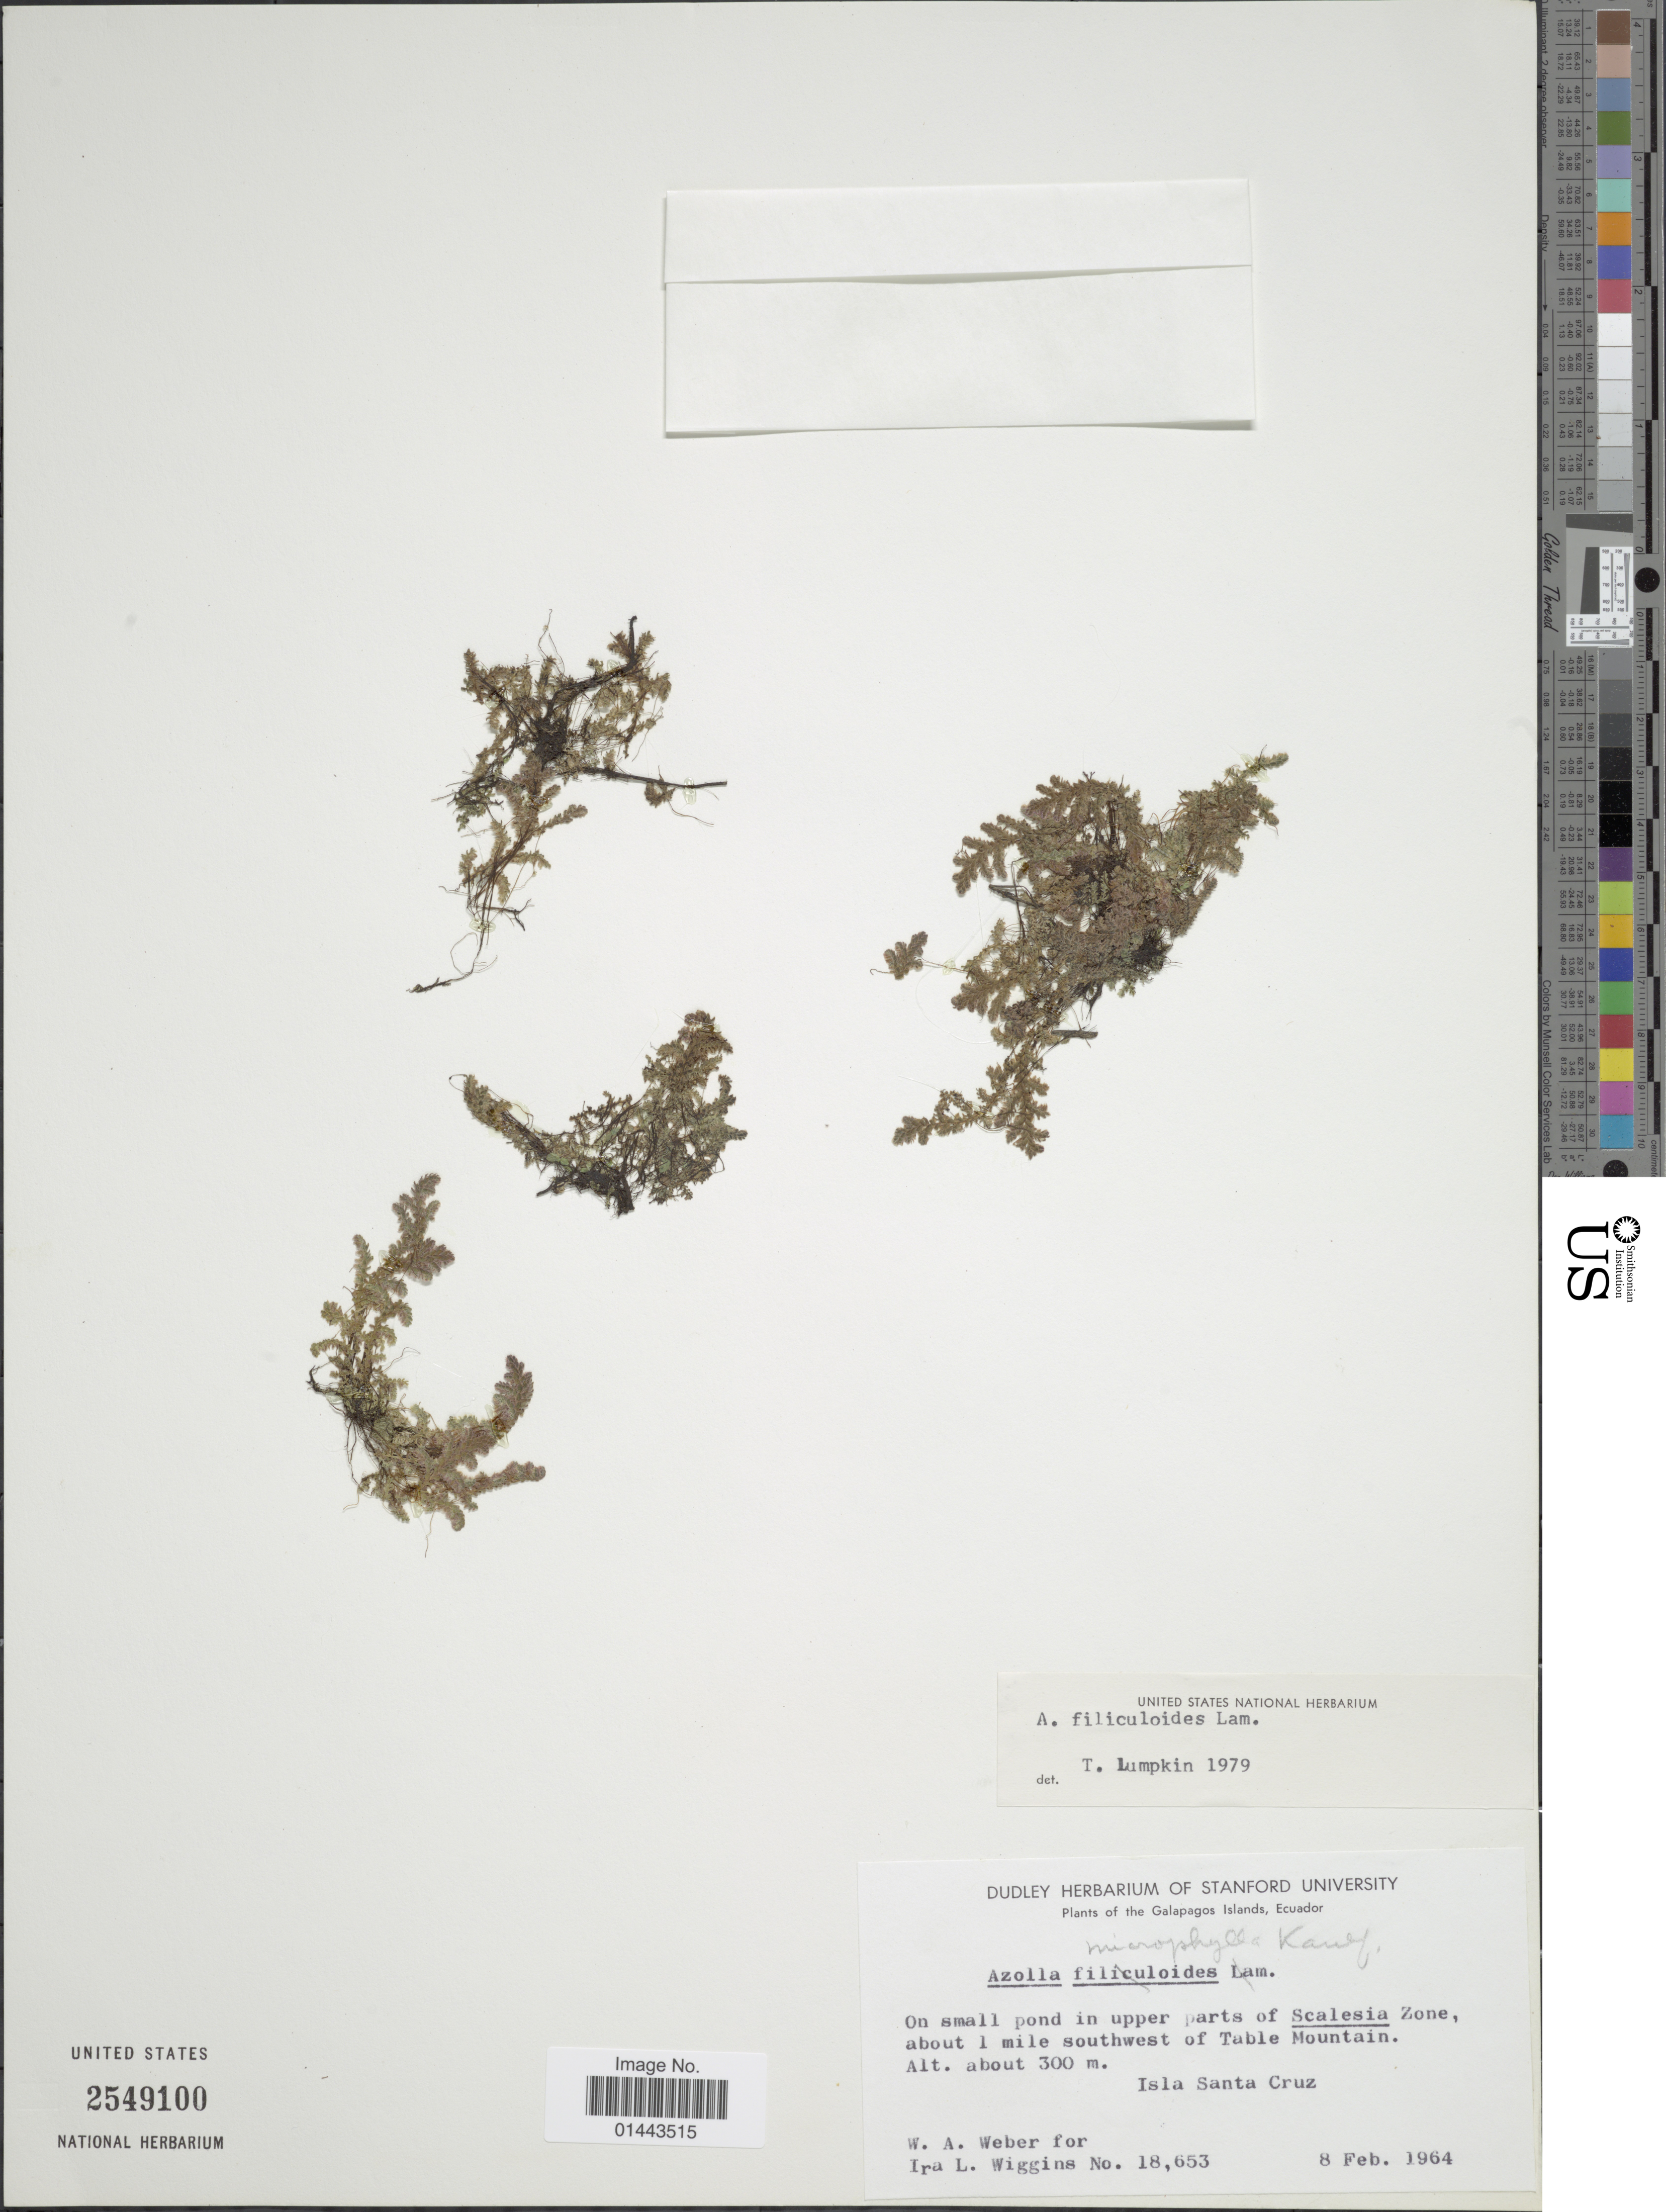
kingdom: Plantae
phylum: Tracheophyta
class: Polypodiopsida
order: Salviniales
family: Salviniaceae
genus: Azolla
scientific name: Azolla filiculoides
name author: Lam.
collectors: W. A. Weber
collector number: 18,653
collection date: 1964-02-08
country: Ecuador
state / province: Colón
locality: Galapagos Islands. On small pond in upper parts of Scalesia Zone, about 1 mile southwest of Table Mountain. Isla Santa Cruz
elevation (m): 300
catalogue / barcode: US 2549100